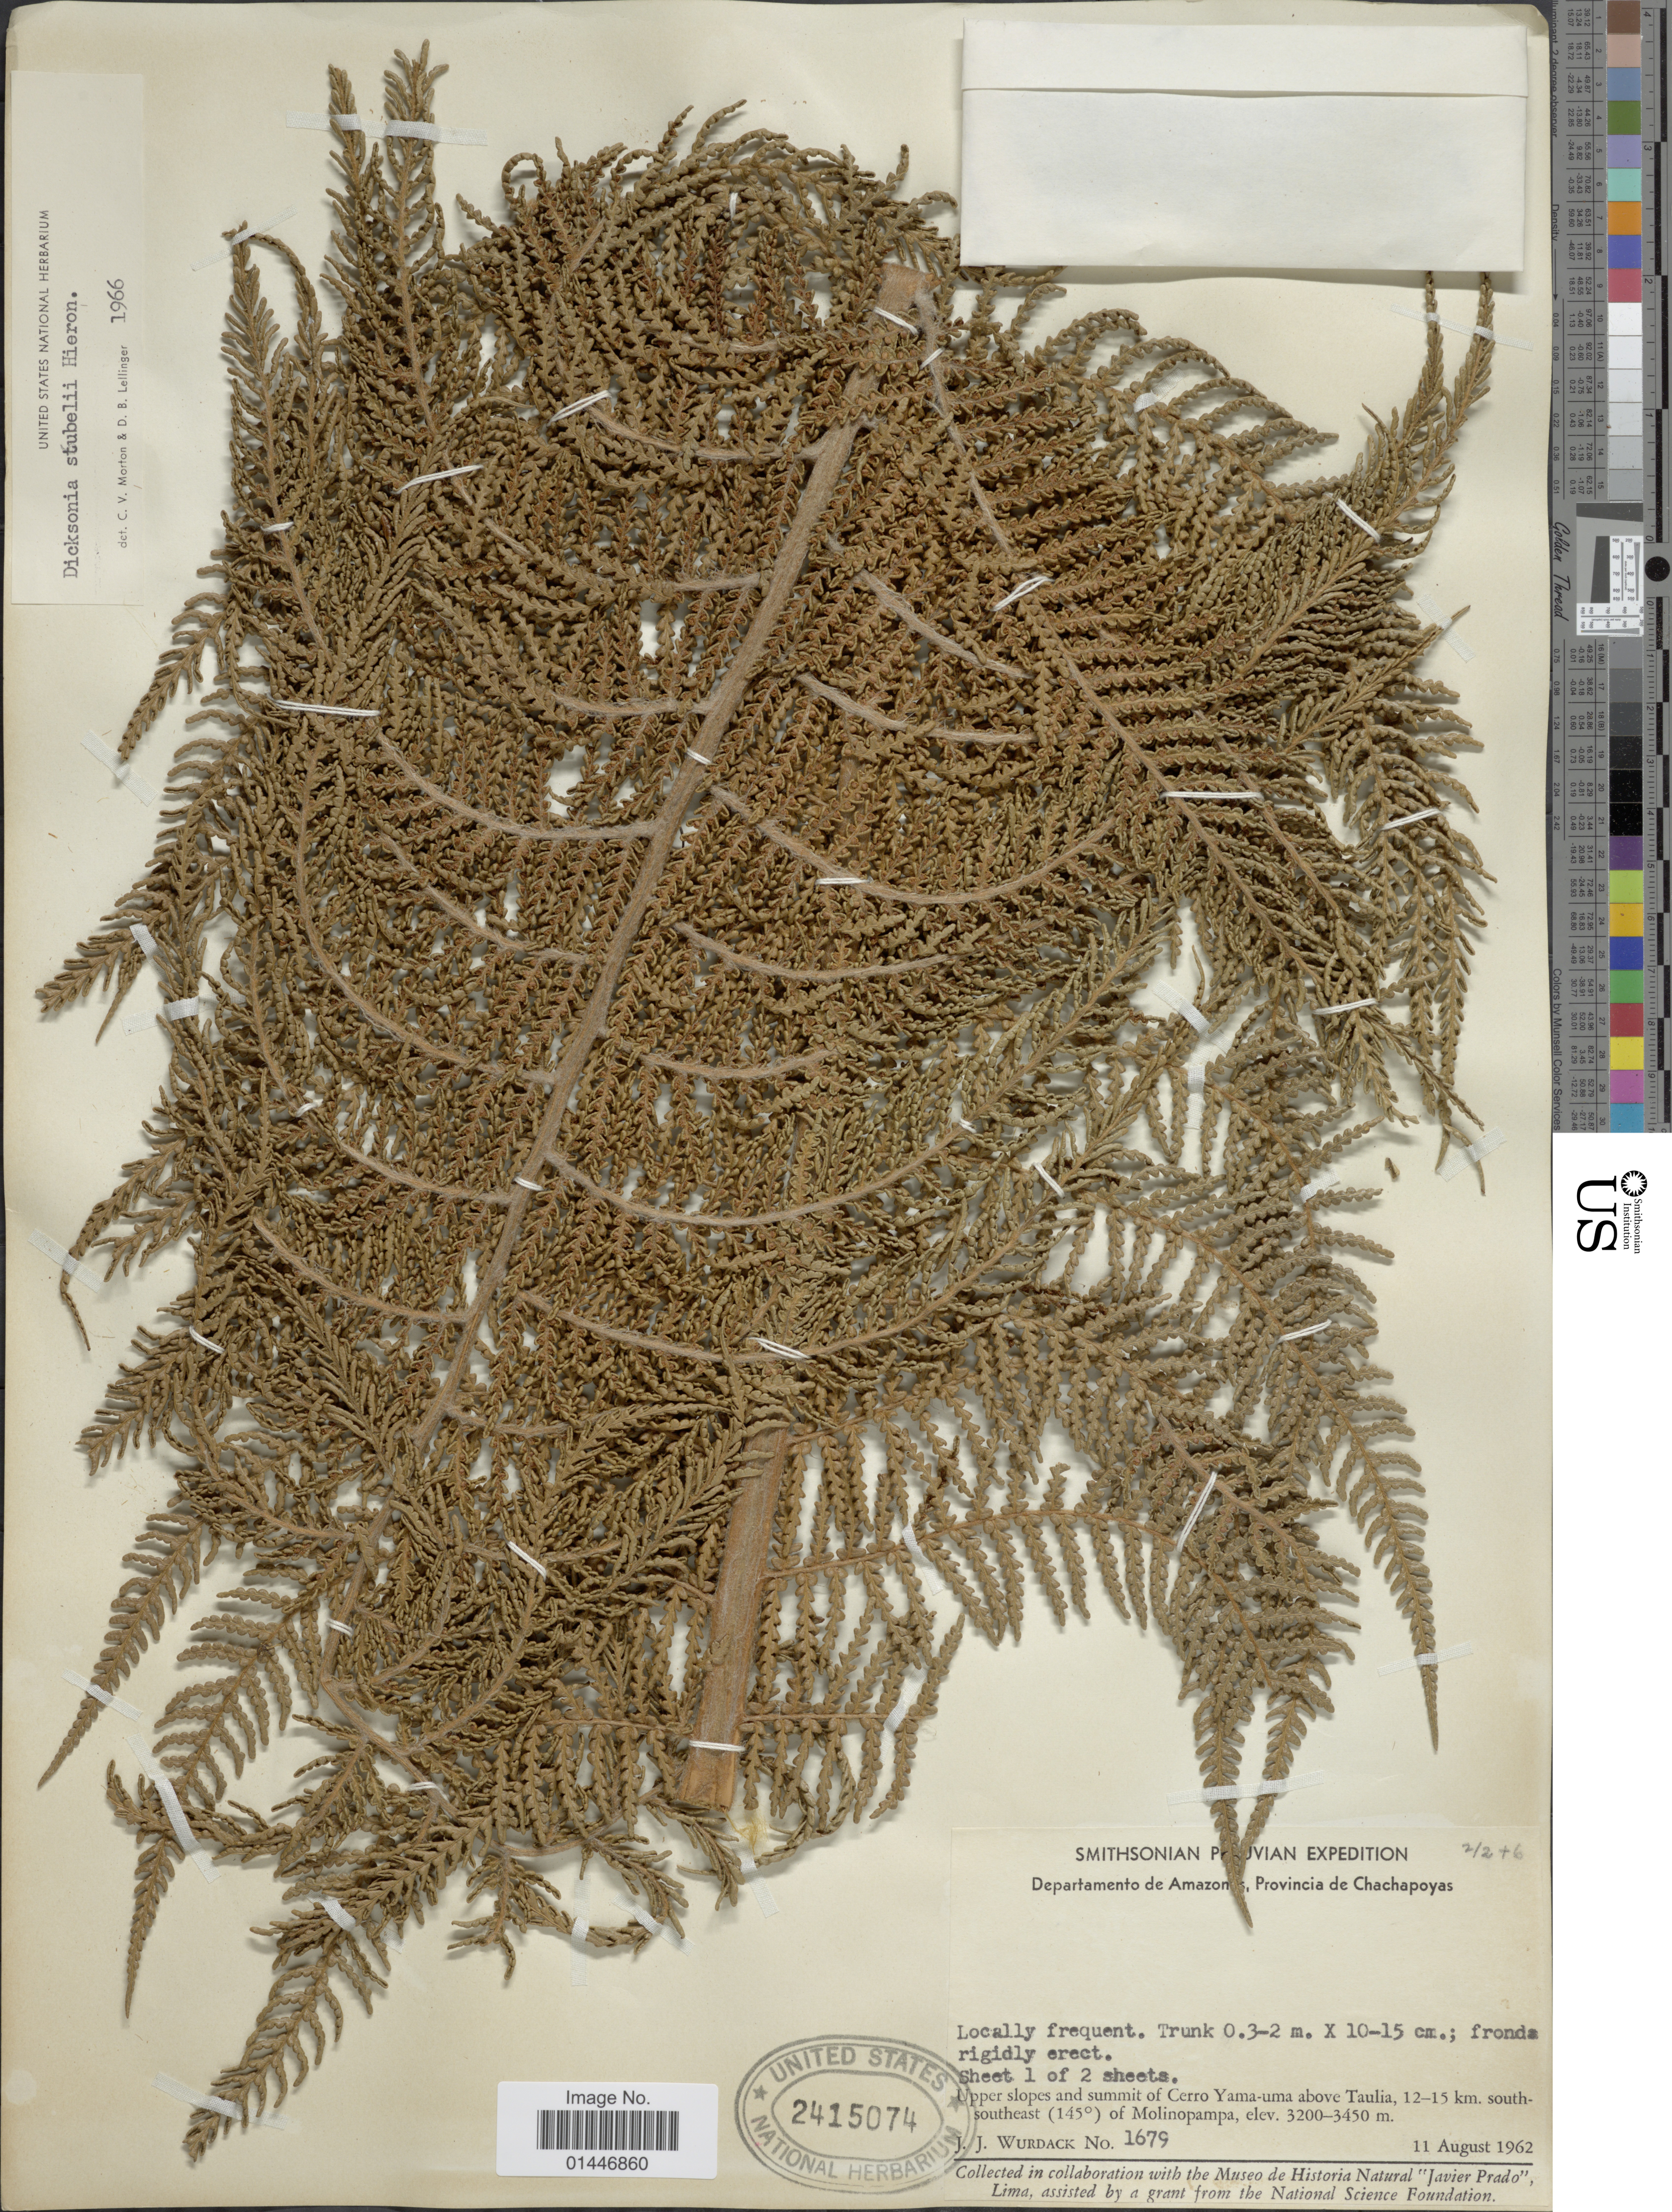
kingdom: Plantae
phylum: Tracheophyta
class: Polypodiopsida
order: Cyatheales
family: Dicksoniaceae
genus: Dicksonia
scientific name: Dicksonia stuebelii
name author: Hieron.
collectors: J. J. Wurdack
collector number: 1679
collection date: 1962-08-11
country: Peru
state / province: Amazonas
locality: Provincia de Chachapoyas, upper slopes and summit of Cerro Yama-uma above Taulia, 12-15 km south-southeast (145°) of Molinopampa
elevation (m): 3200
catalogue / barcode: US 2415074